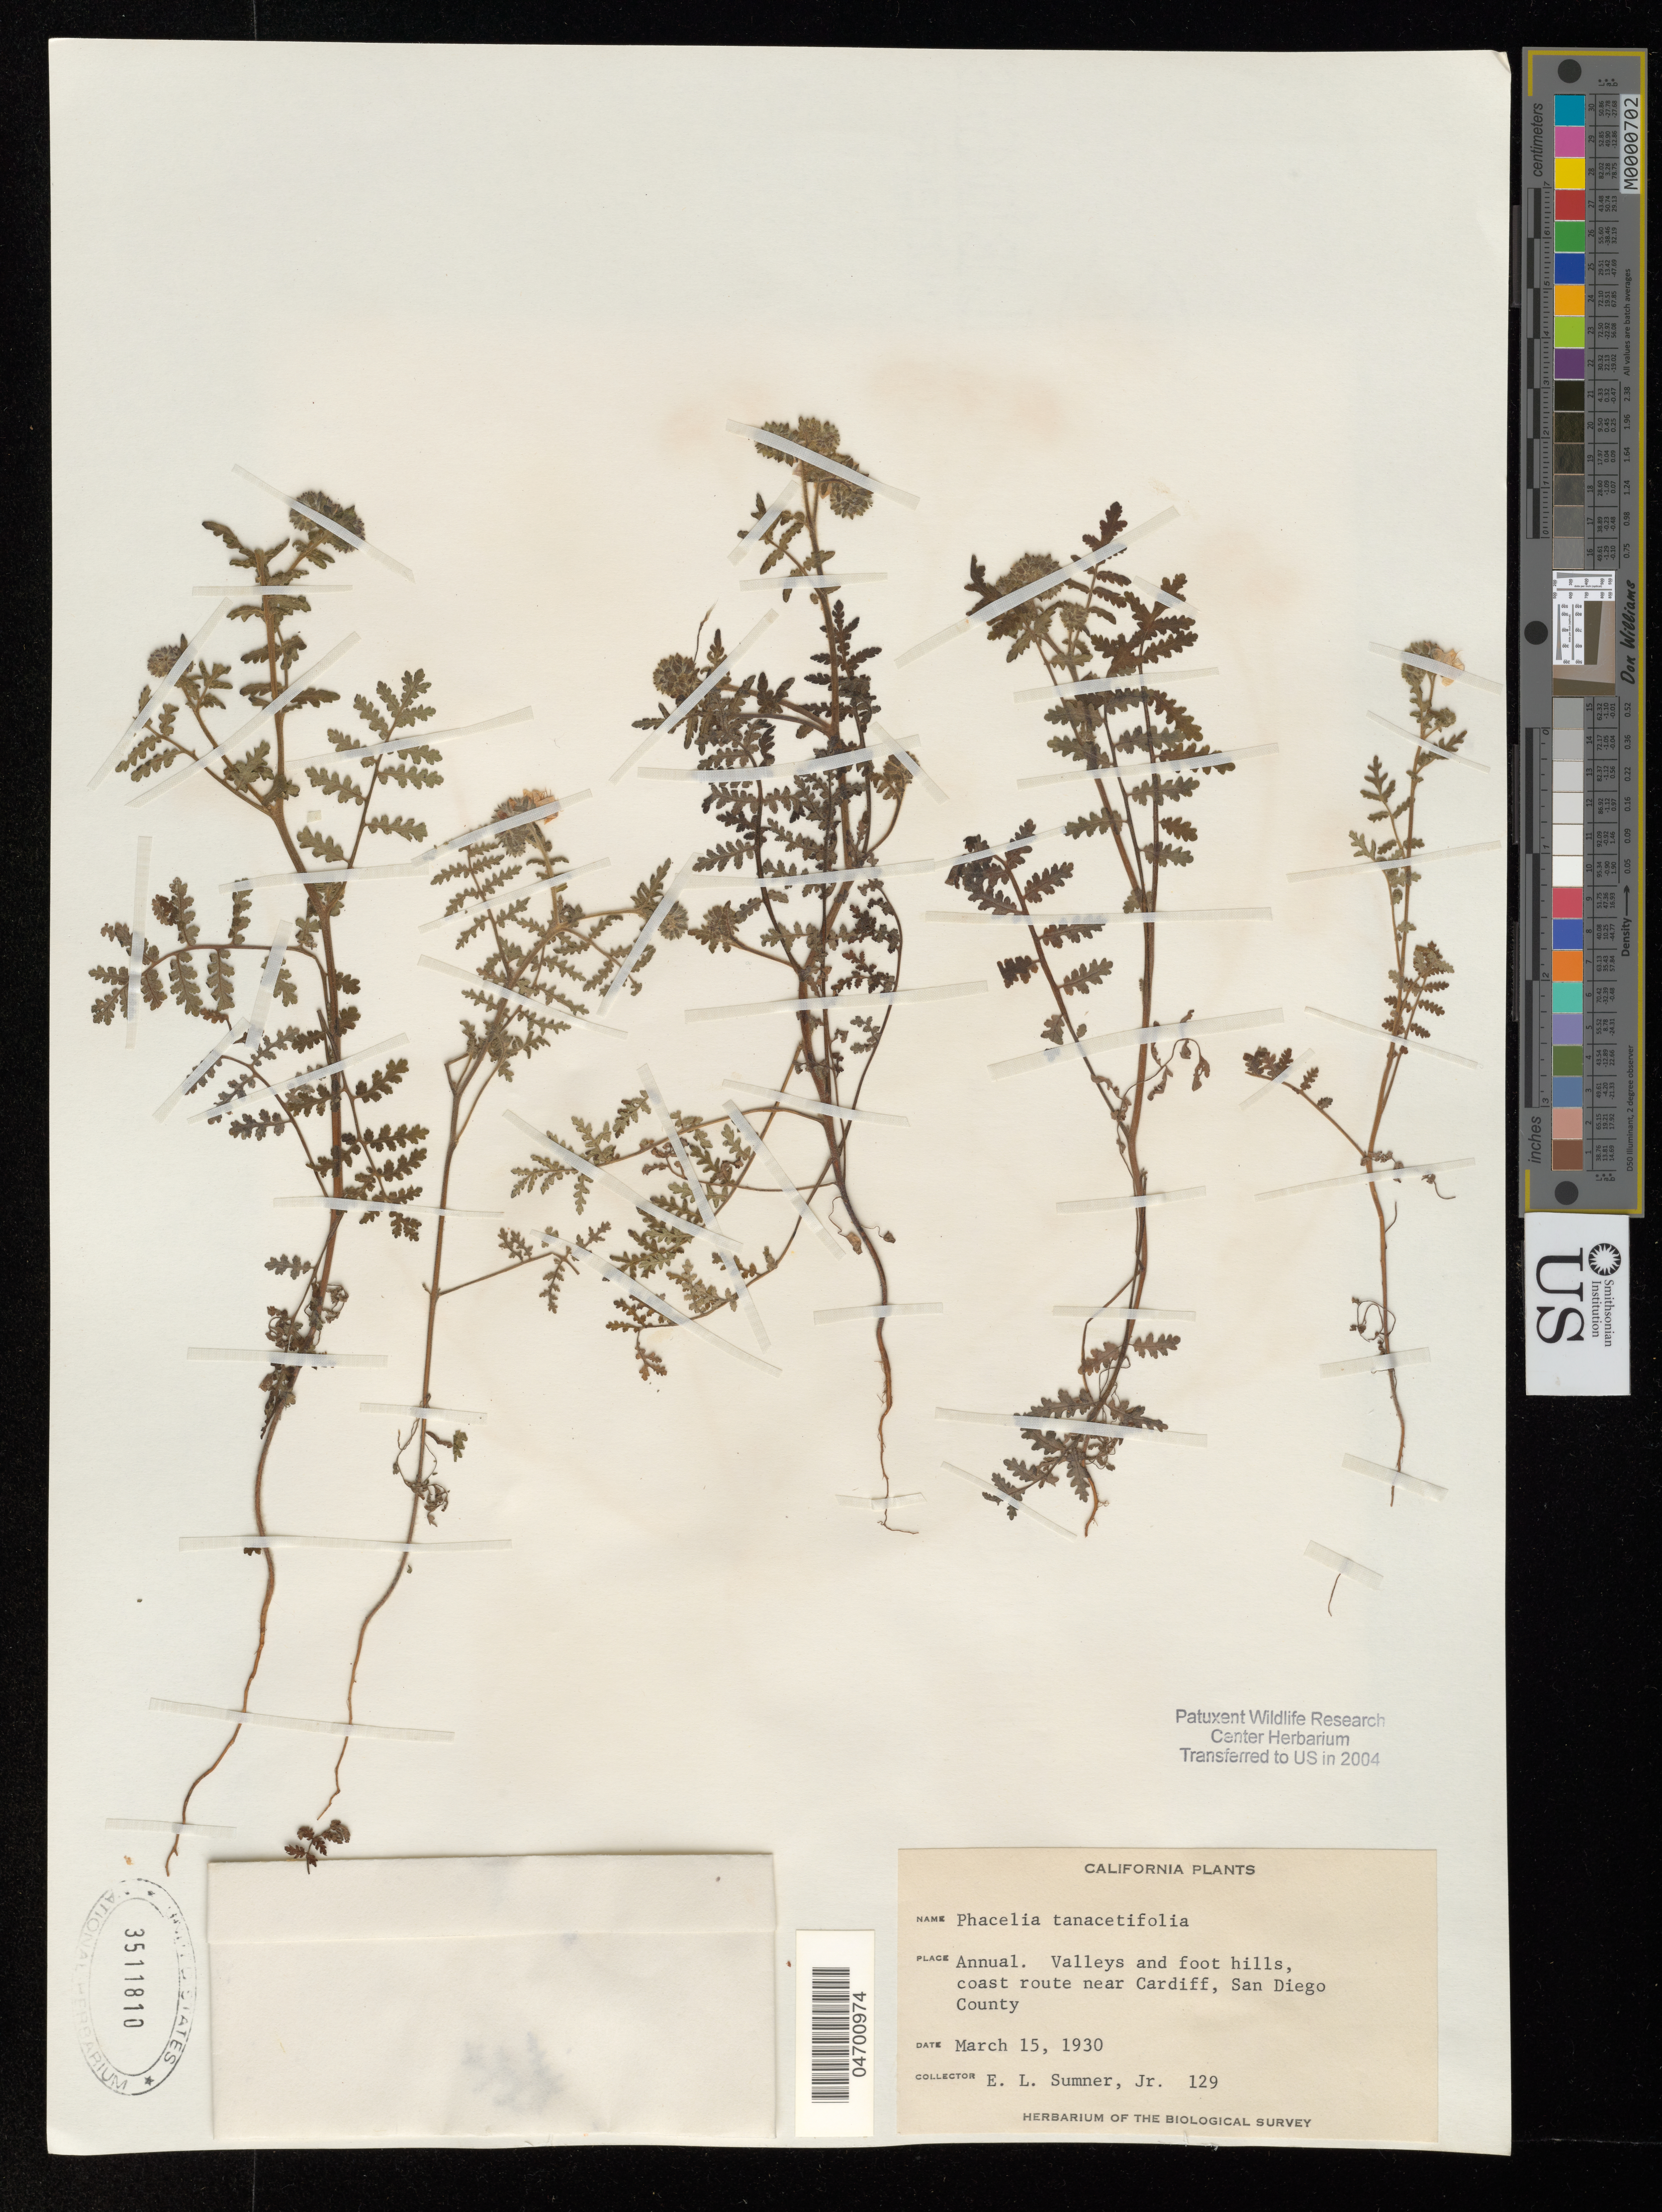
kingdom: Plantae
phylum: Tracheophyta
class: Magnoliopsida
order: Boraginales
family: Hydrophyllaceae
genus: Phacelia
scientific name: Phacelia tanacetifolia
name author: Benth.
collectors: E. Summer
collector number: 129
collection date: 1930-03-15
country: United States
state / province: California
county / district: San Diego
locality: Annual. Valleys and foot hills, coast route near Cardiff, San Diego County.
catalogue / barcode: US 3511810